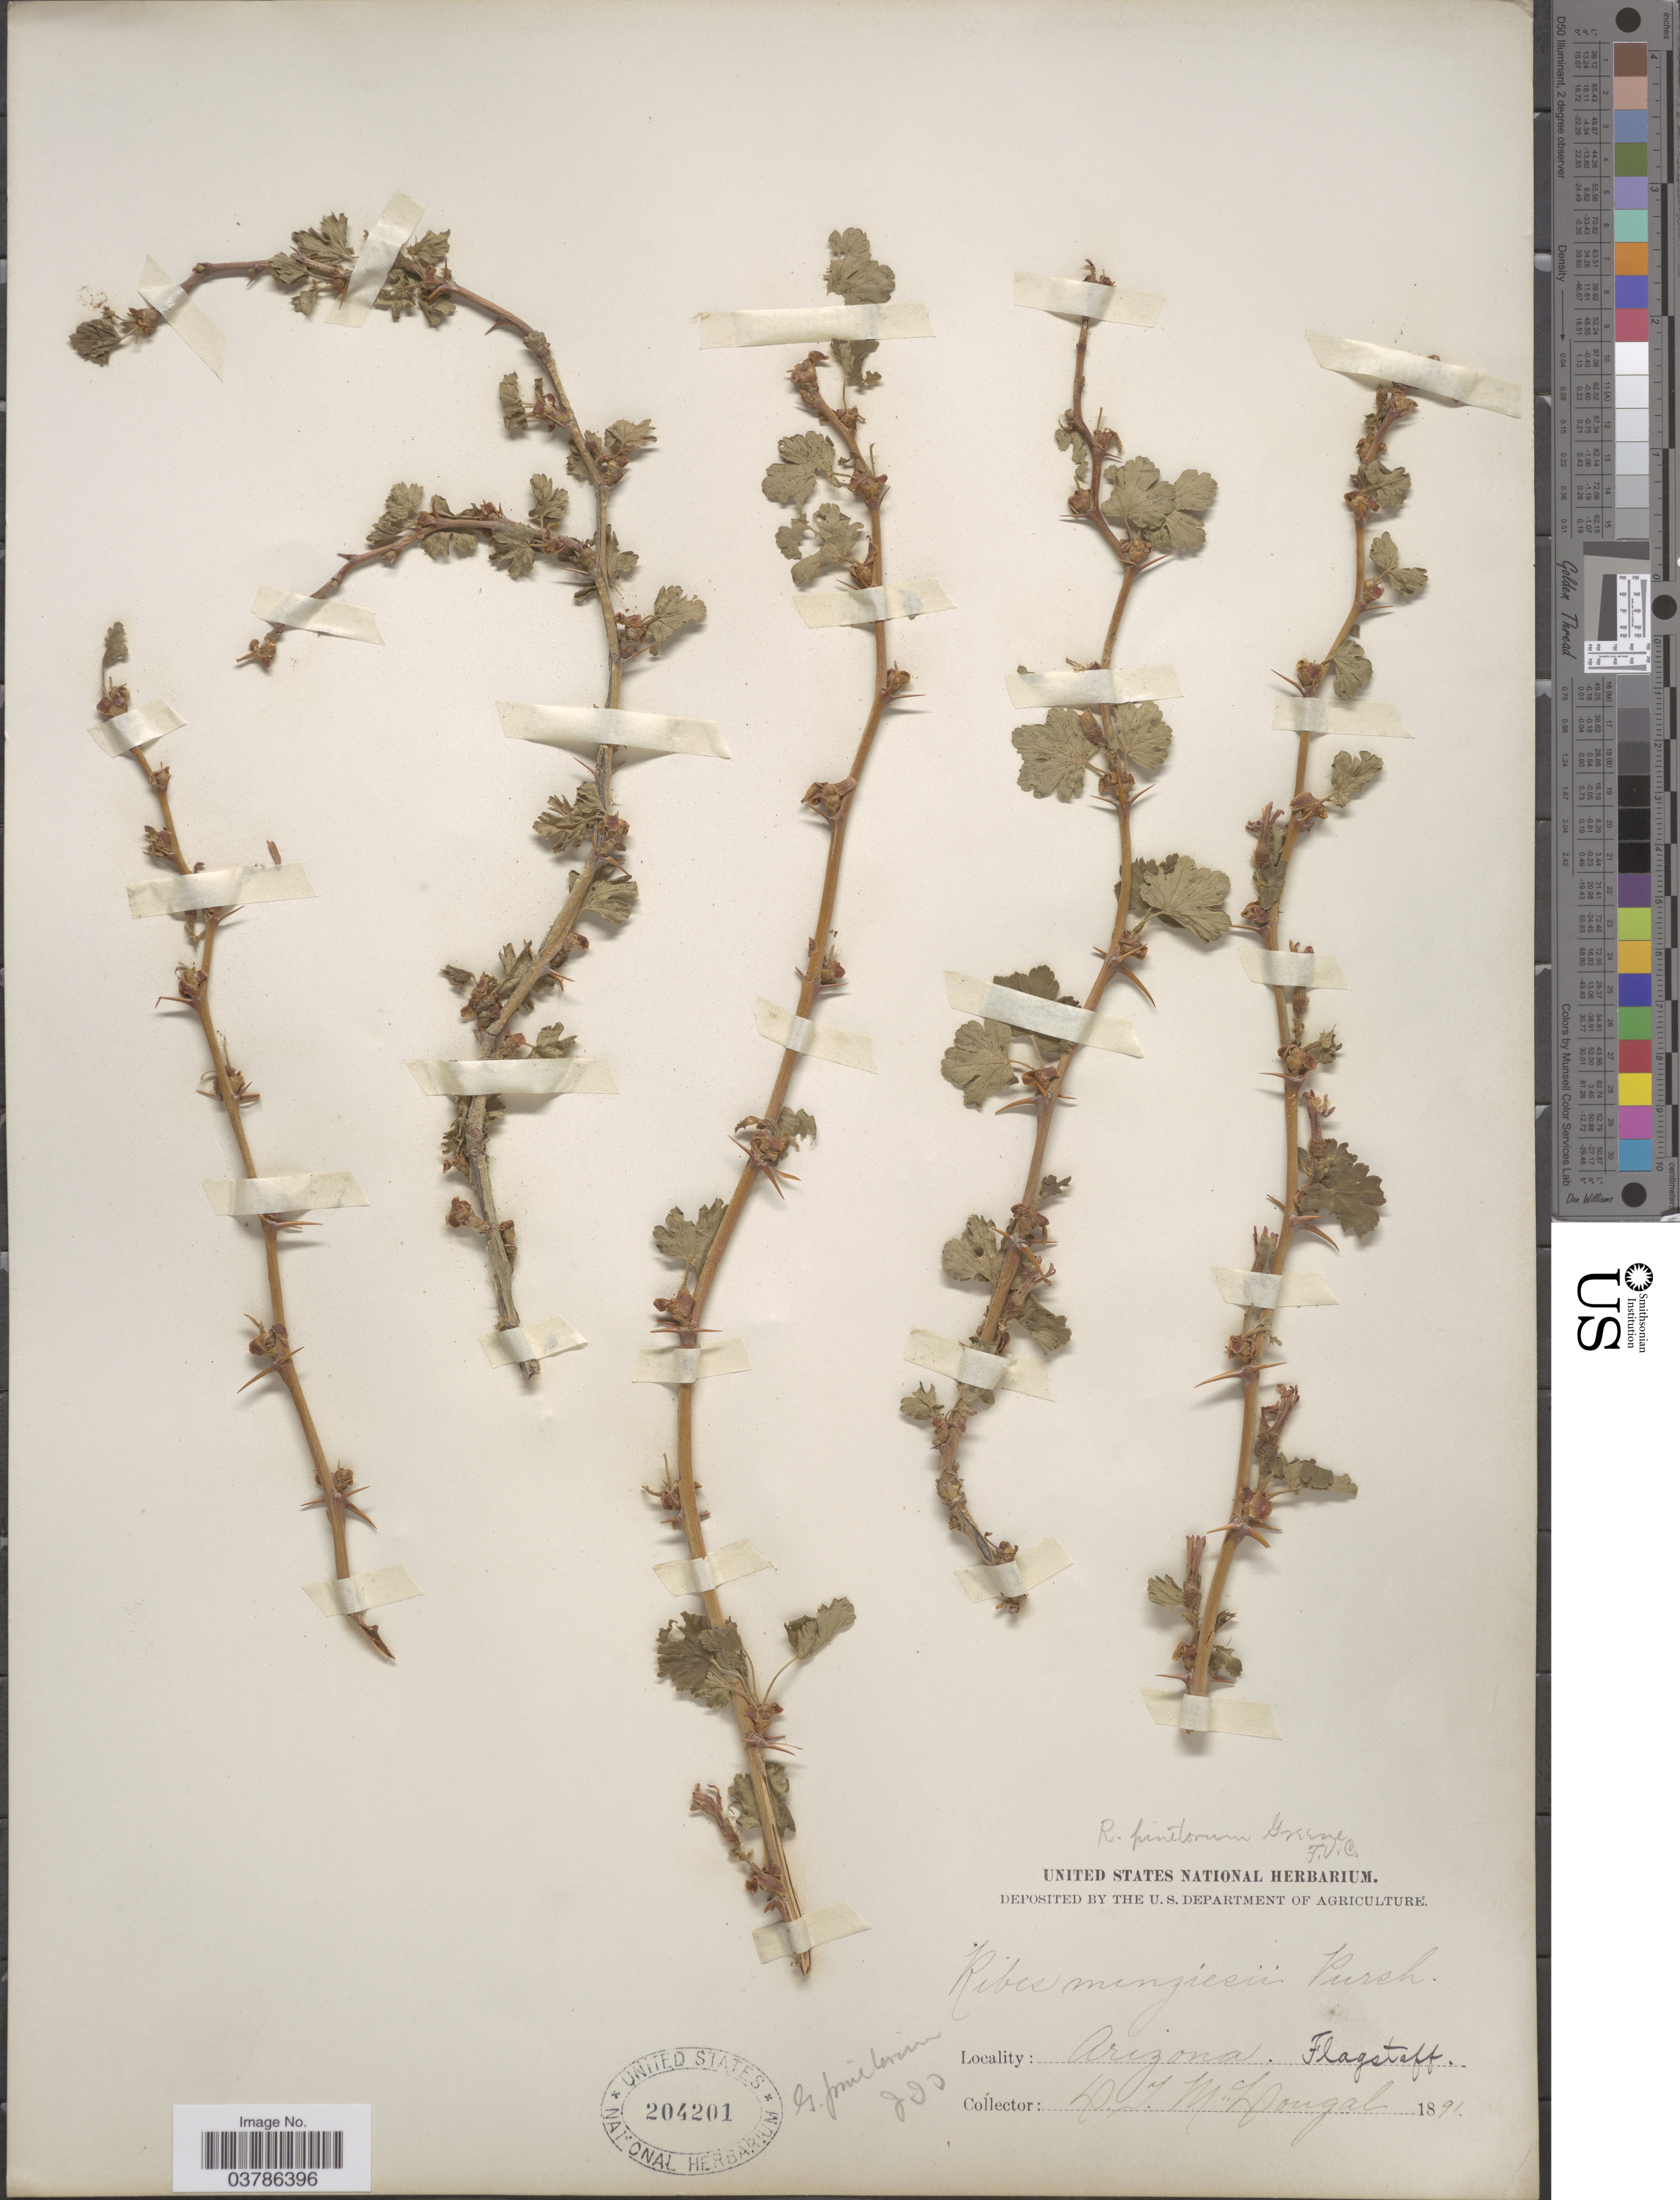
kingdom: Plantae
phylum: Tracheophyta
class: Magnoliopsida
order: Saxifragales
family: Grossulariaceae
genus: Ribes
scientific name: Ribes pinetorum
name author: Greene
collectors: D. McDougal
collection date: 1891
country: United States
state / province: Arizona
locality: Flagstaff.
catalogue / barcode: US 204201